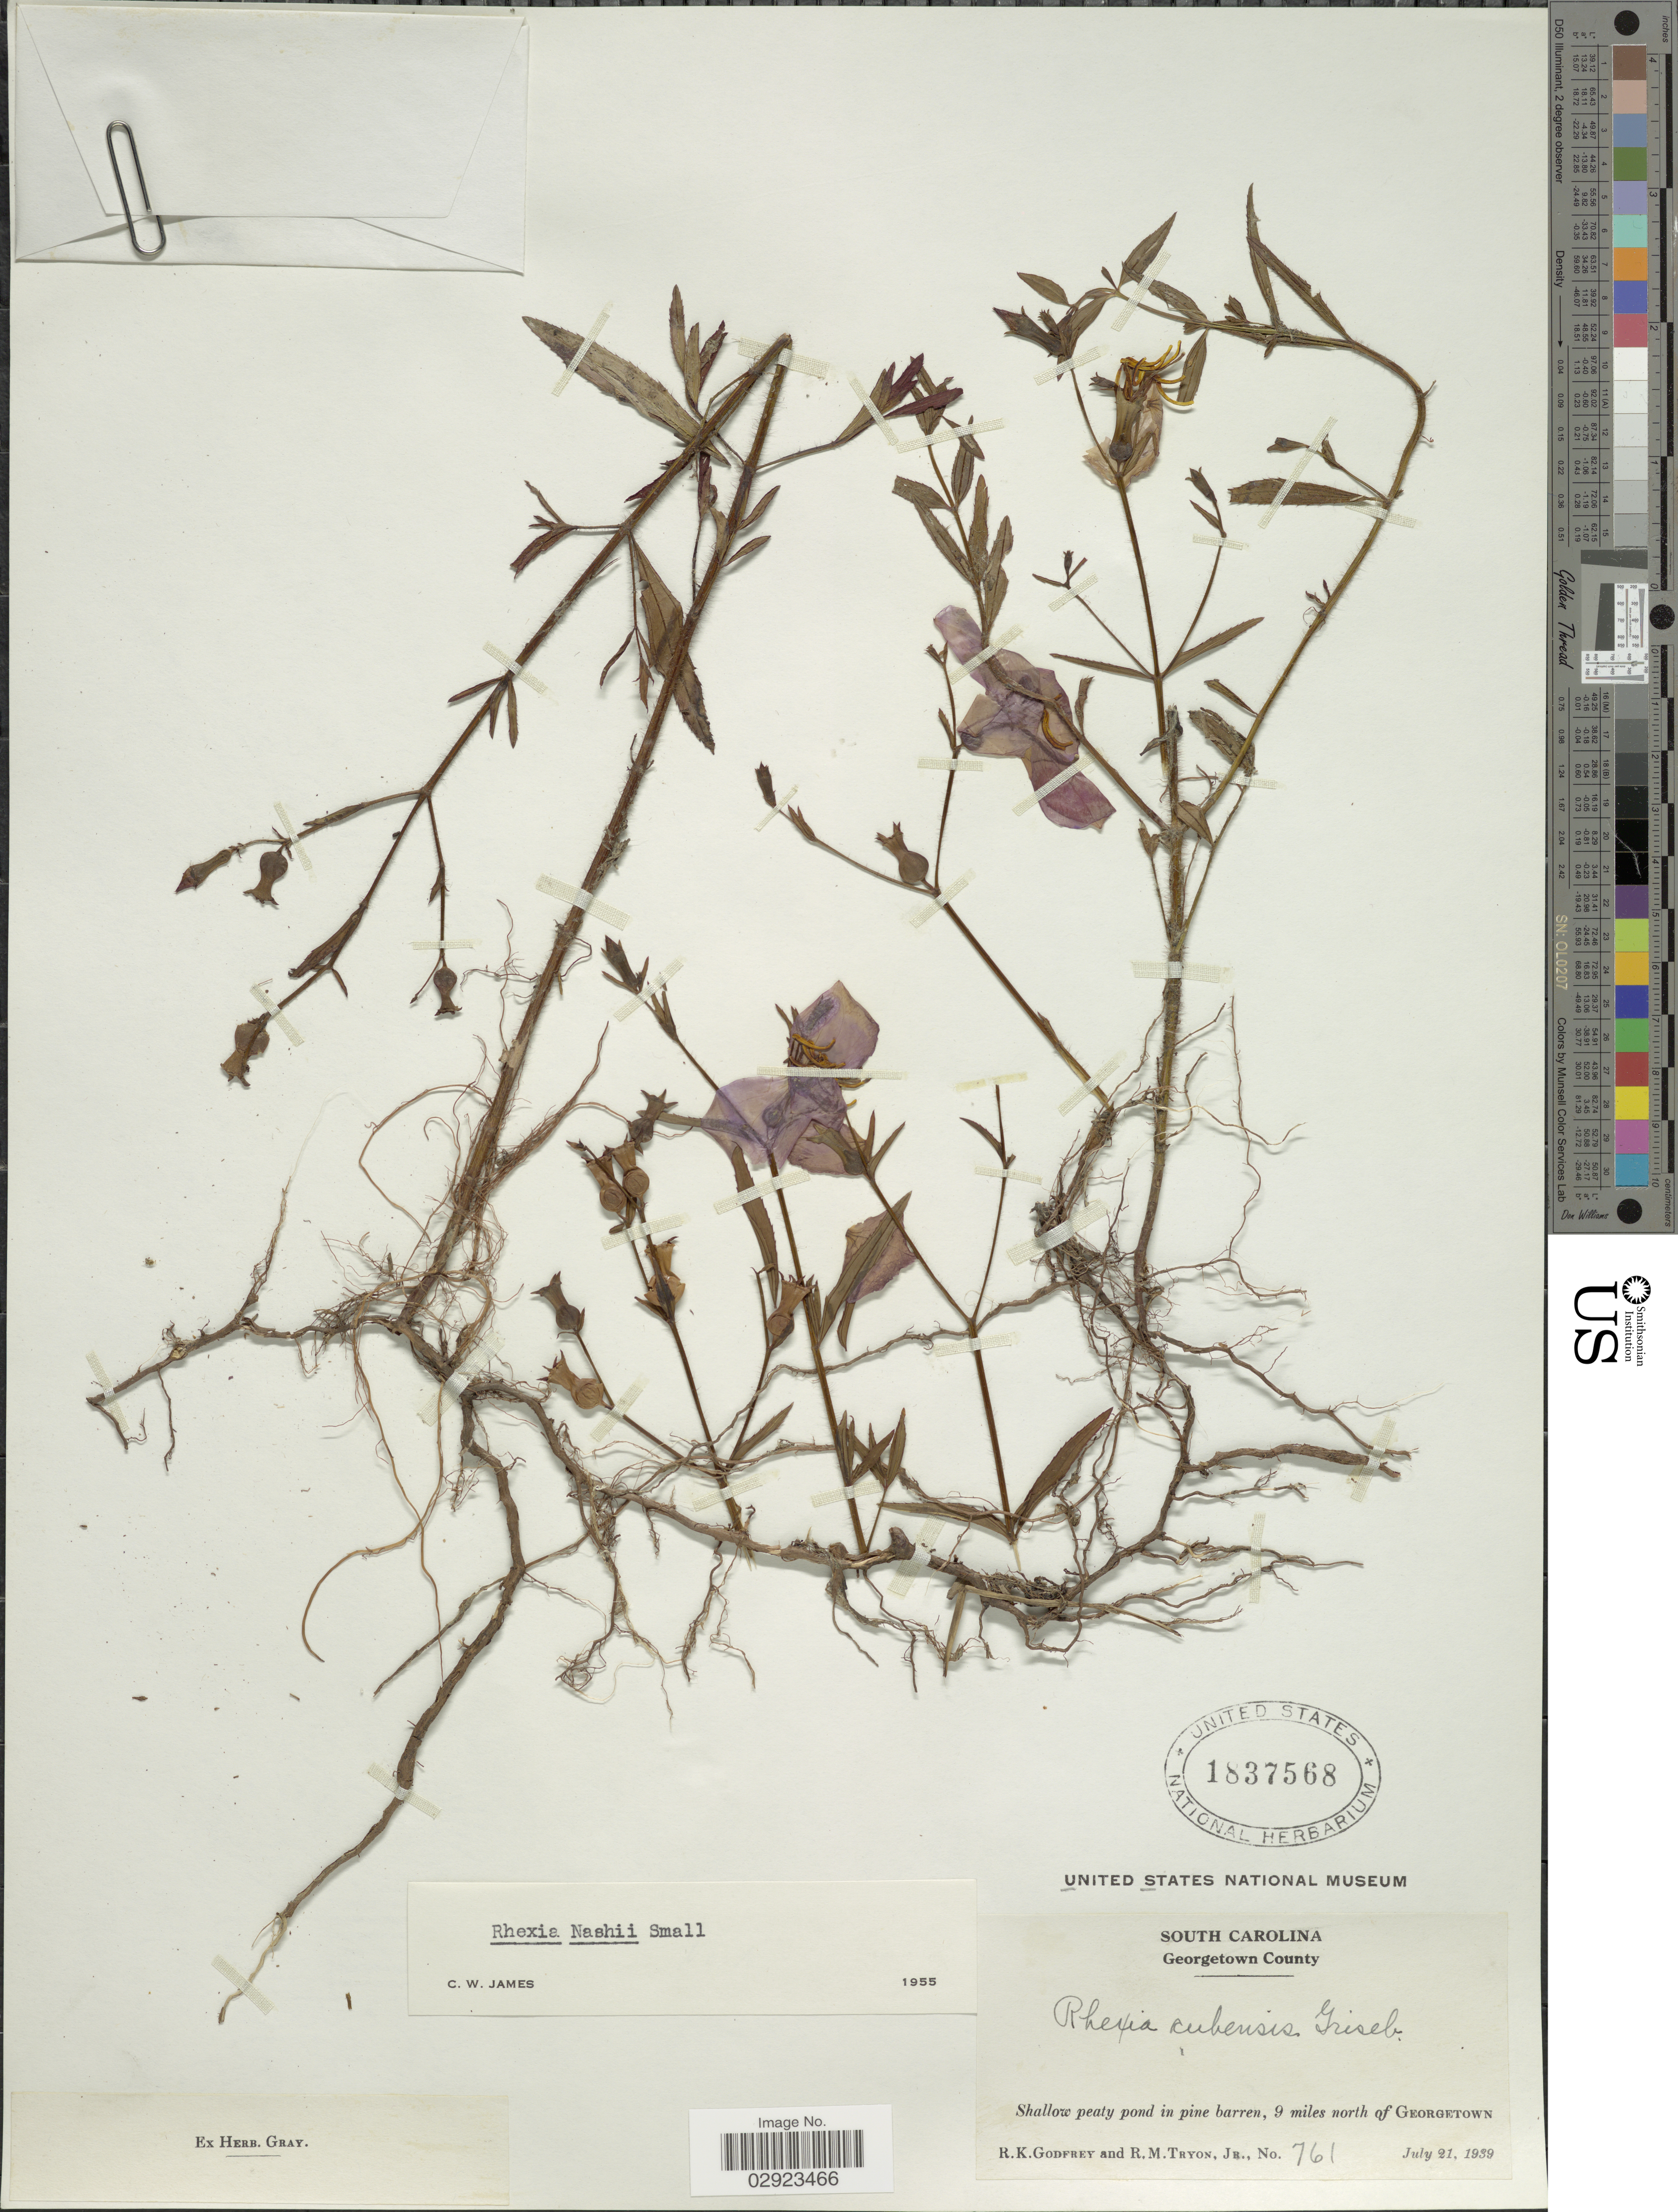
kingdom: Plantae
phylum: Tracheophyta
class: Magnoliopsida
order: Myrtales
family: Melastomataceae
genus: Rhexia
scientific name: Rhexia nashii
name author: Small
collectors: R. K. Godfrey & R. Tryon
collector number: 761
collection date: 1939-07-21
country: United States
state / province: South Carolina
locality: Georgetown County, 9 miles north of Georgetown.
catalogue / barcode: US 1837568